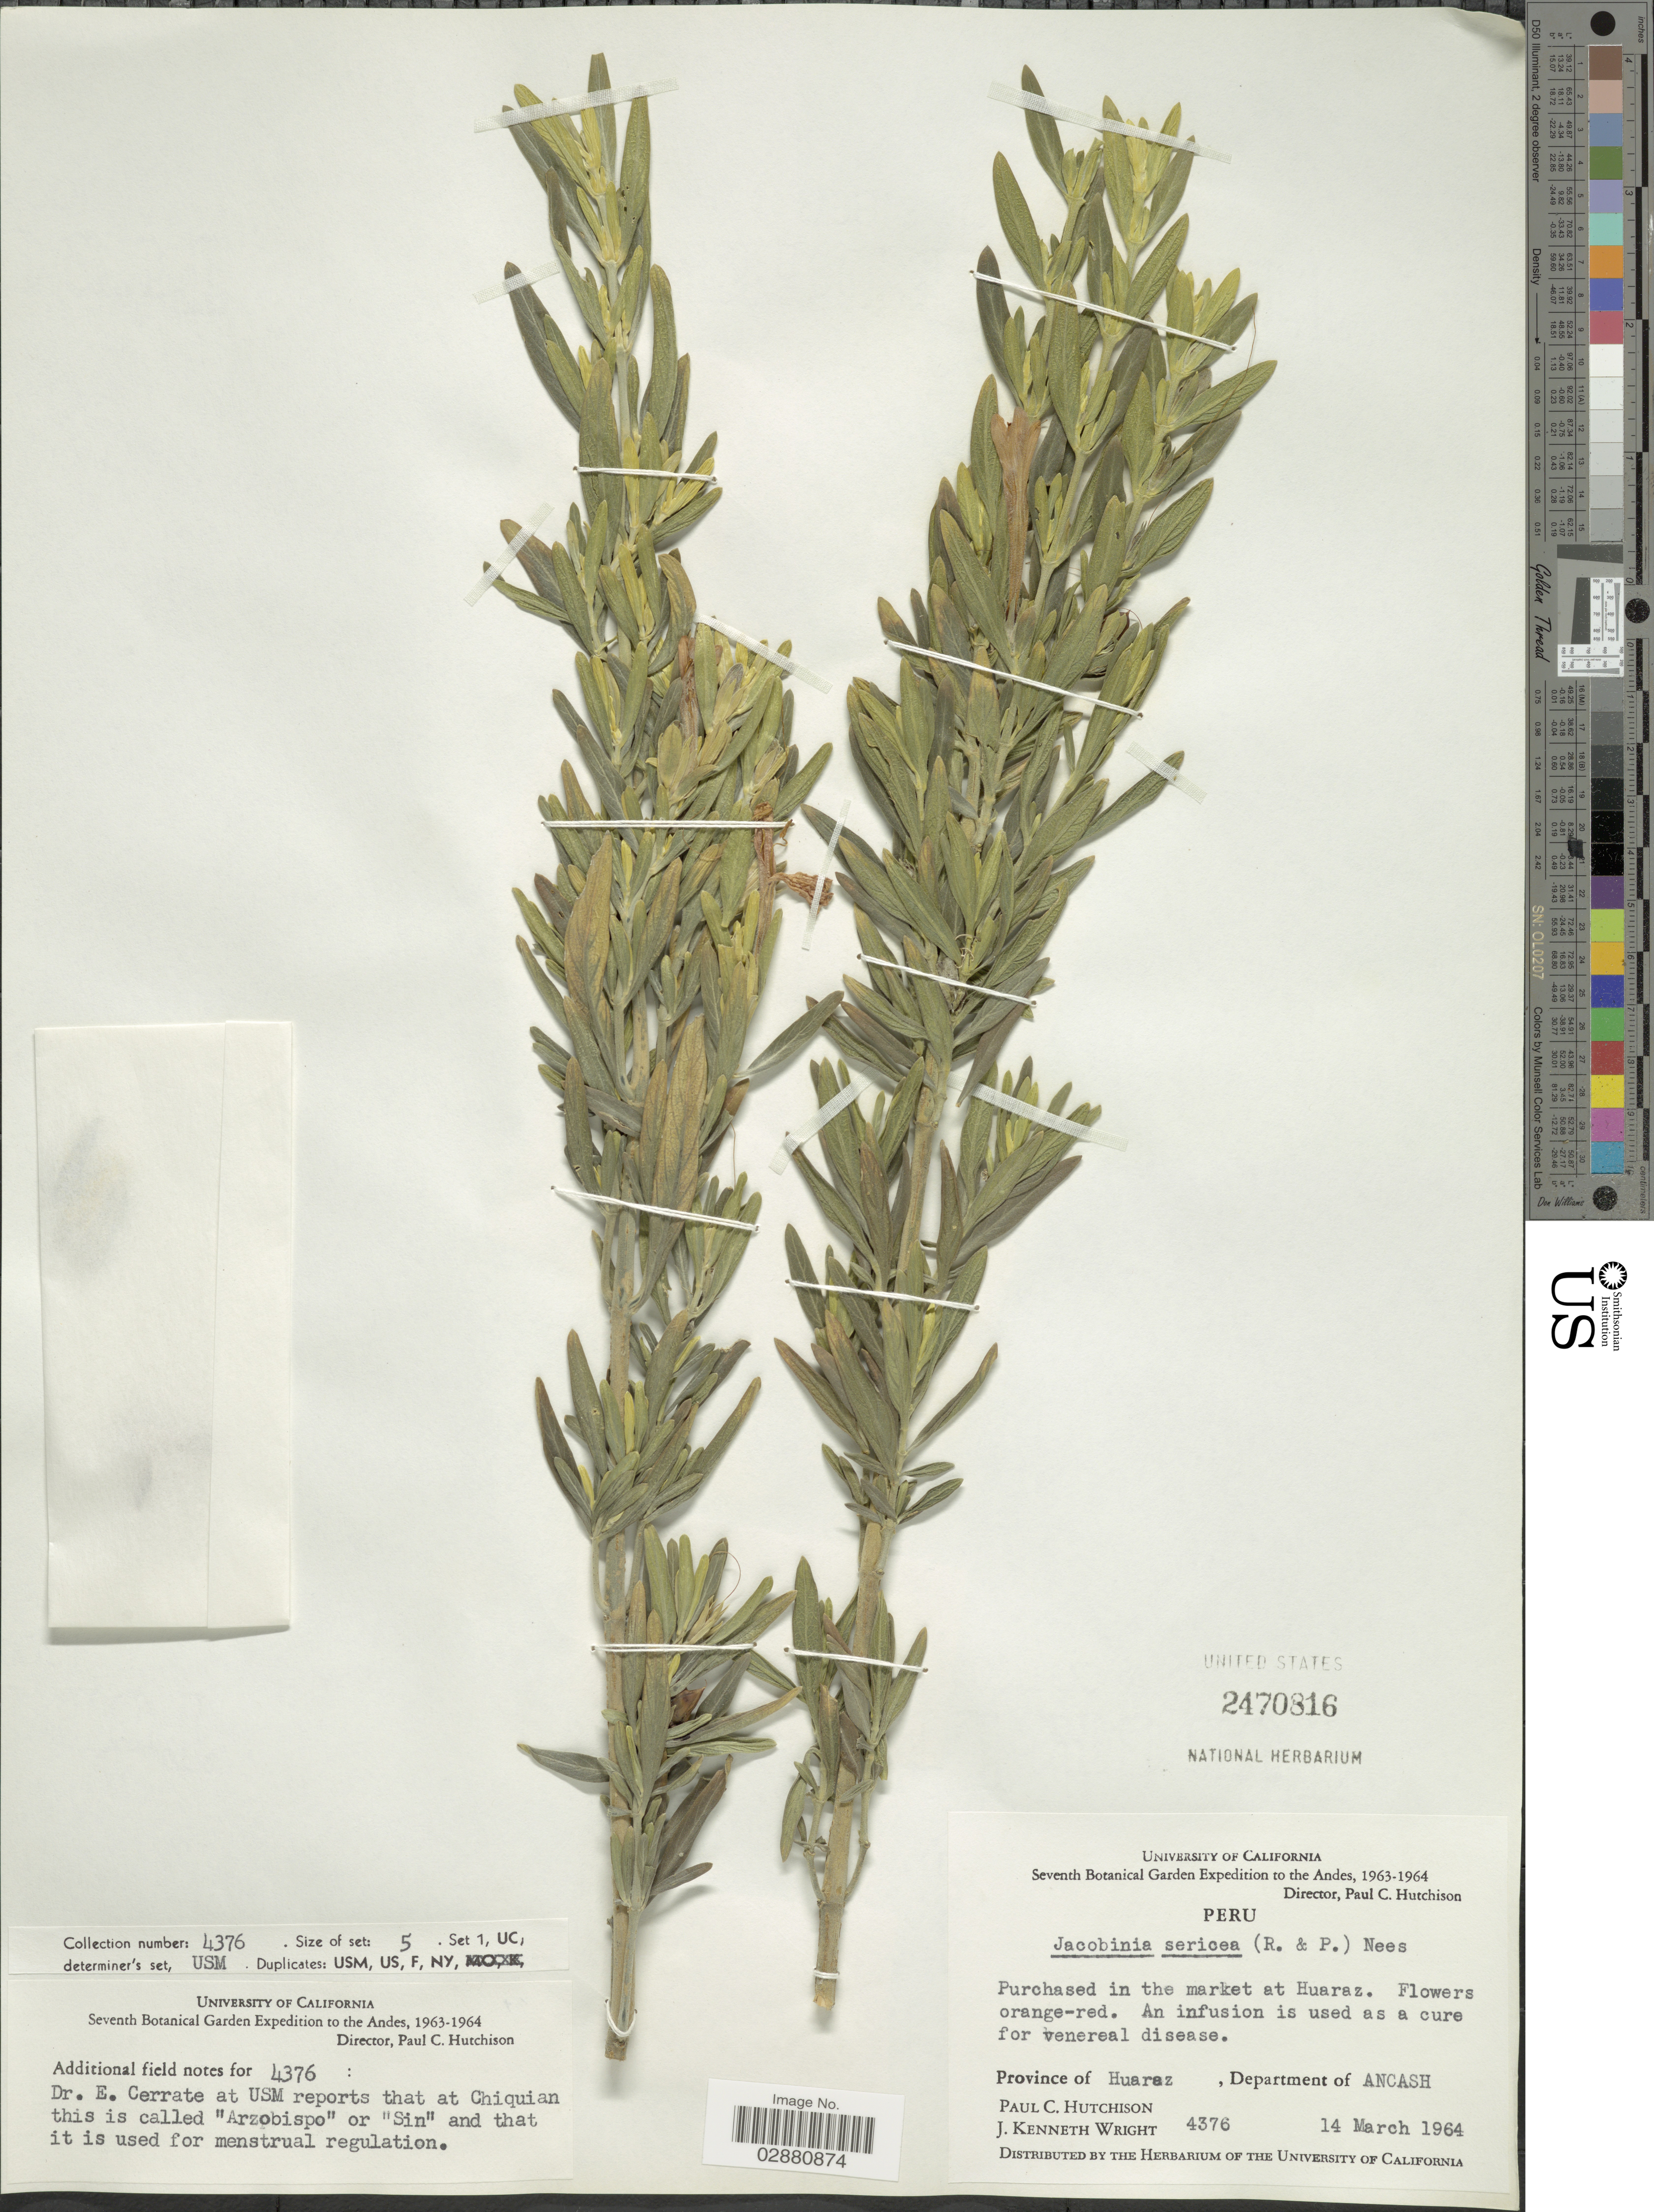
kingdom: Plantae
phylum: Tracheophyta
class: Magnoliopsida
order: Lamiales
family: Acanthaceae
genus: Justicia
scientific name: Justicia sericea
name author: Ruiz & Pav.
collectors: P. C. Hutchison & J. K. Wright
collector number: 4376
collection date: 1964-03-14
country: Peru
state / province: Ancash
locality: Andes. Province of Huaraz, Department of Ancash.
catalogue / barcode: US 2470816